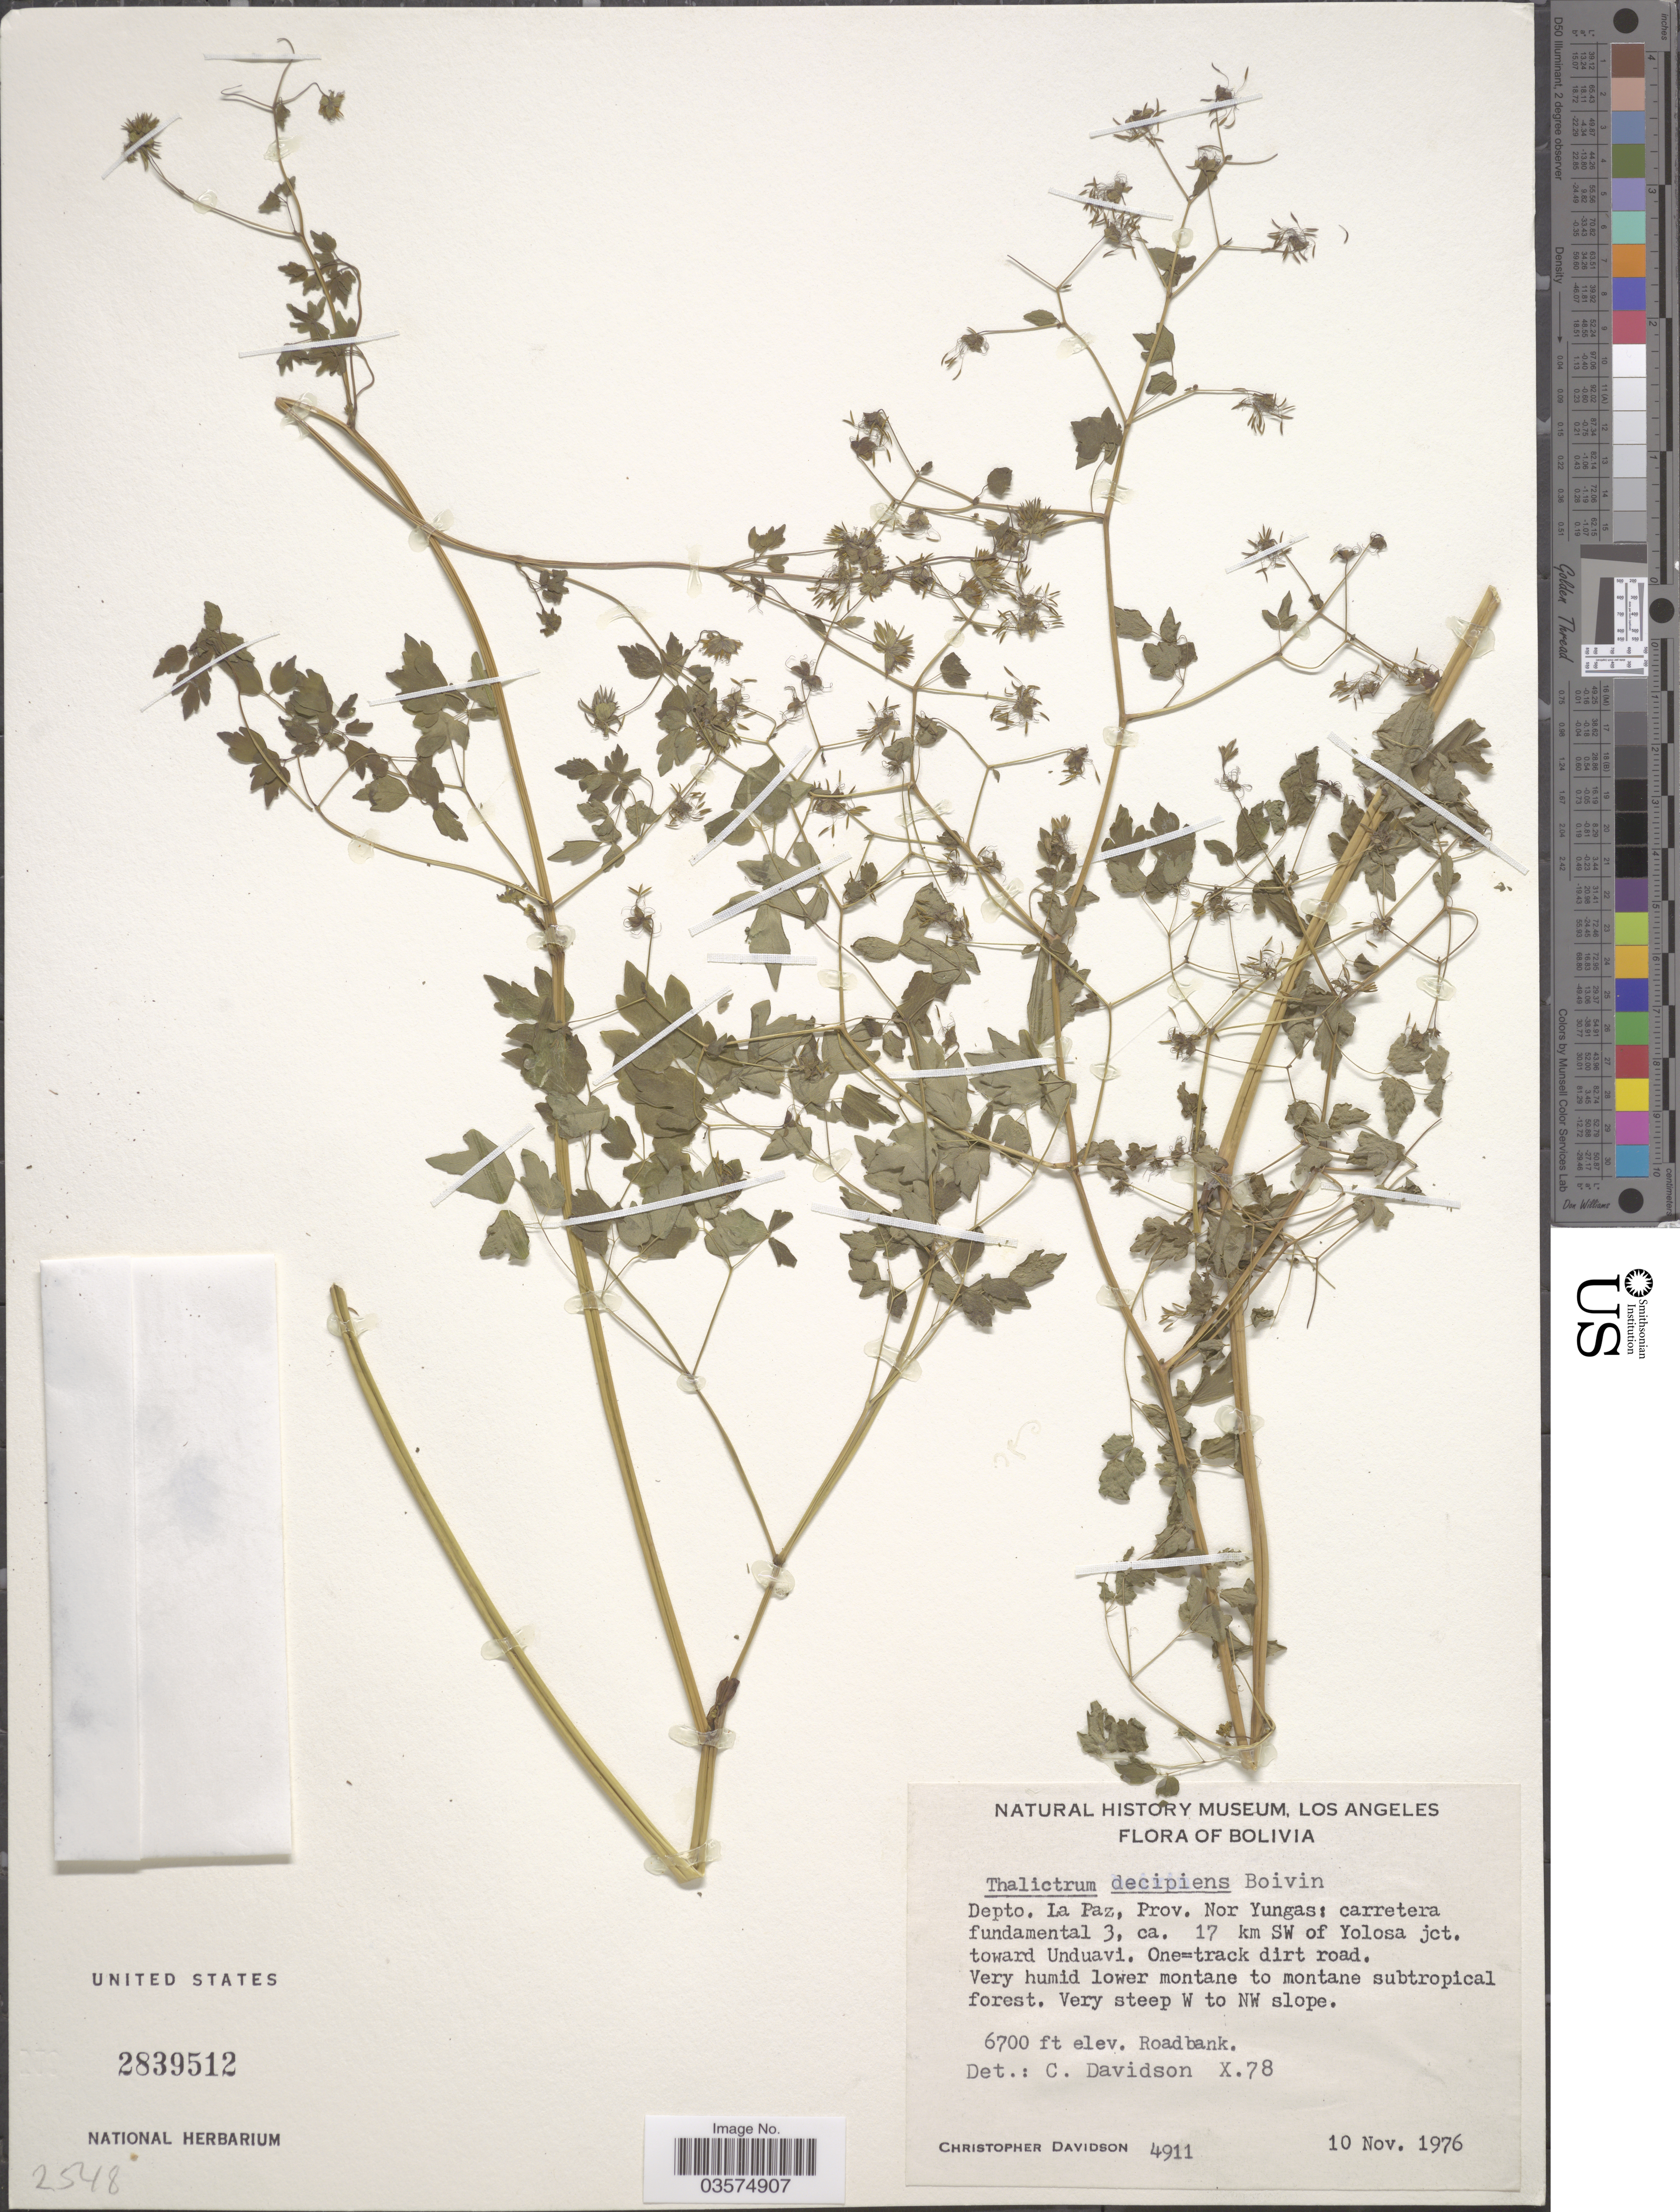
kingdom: Plantae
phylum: Tracheophyta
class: Magnoliopsida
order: Ranunculales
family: Ranunculaceae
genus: Thalictrum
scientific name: Thalictrum decipiens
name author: B. Boivin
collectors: C. Davidson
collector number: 4911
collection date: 1976-11-10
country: Bolivia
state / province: La Paz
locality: Depto. La Paz, Prov. Nor Yungas: carretera fundamental 3, ca. 17 km SW of Yolosa jct. toward Unduavi. One=track dirt road. Very steep W to NW slope. Roadbank.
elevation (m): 2042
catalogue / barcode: US 2839512